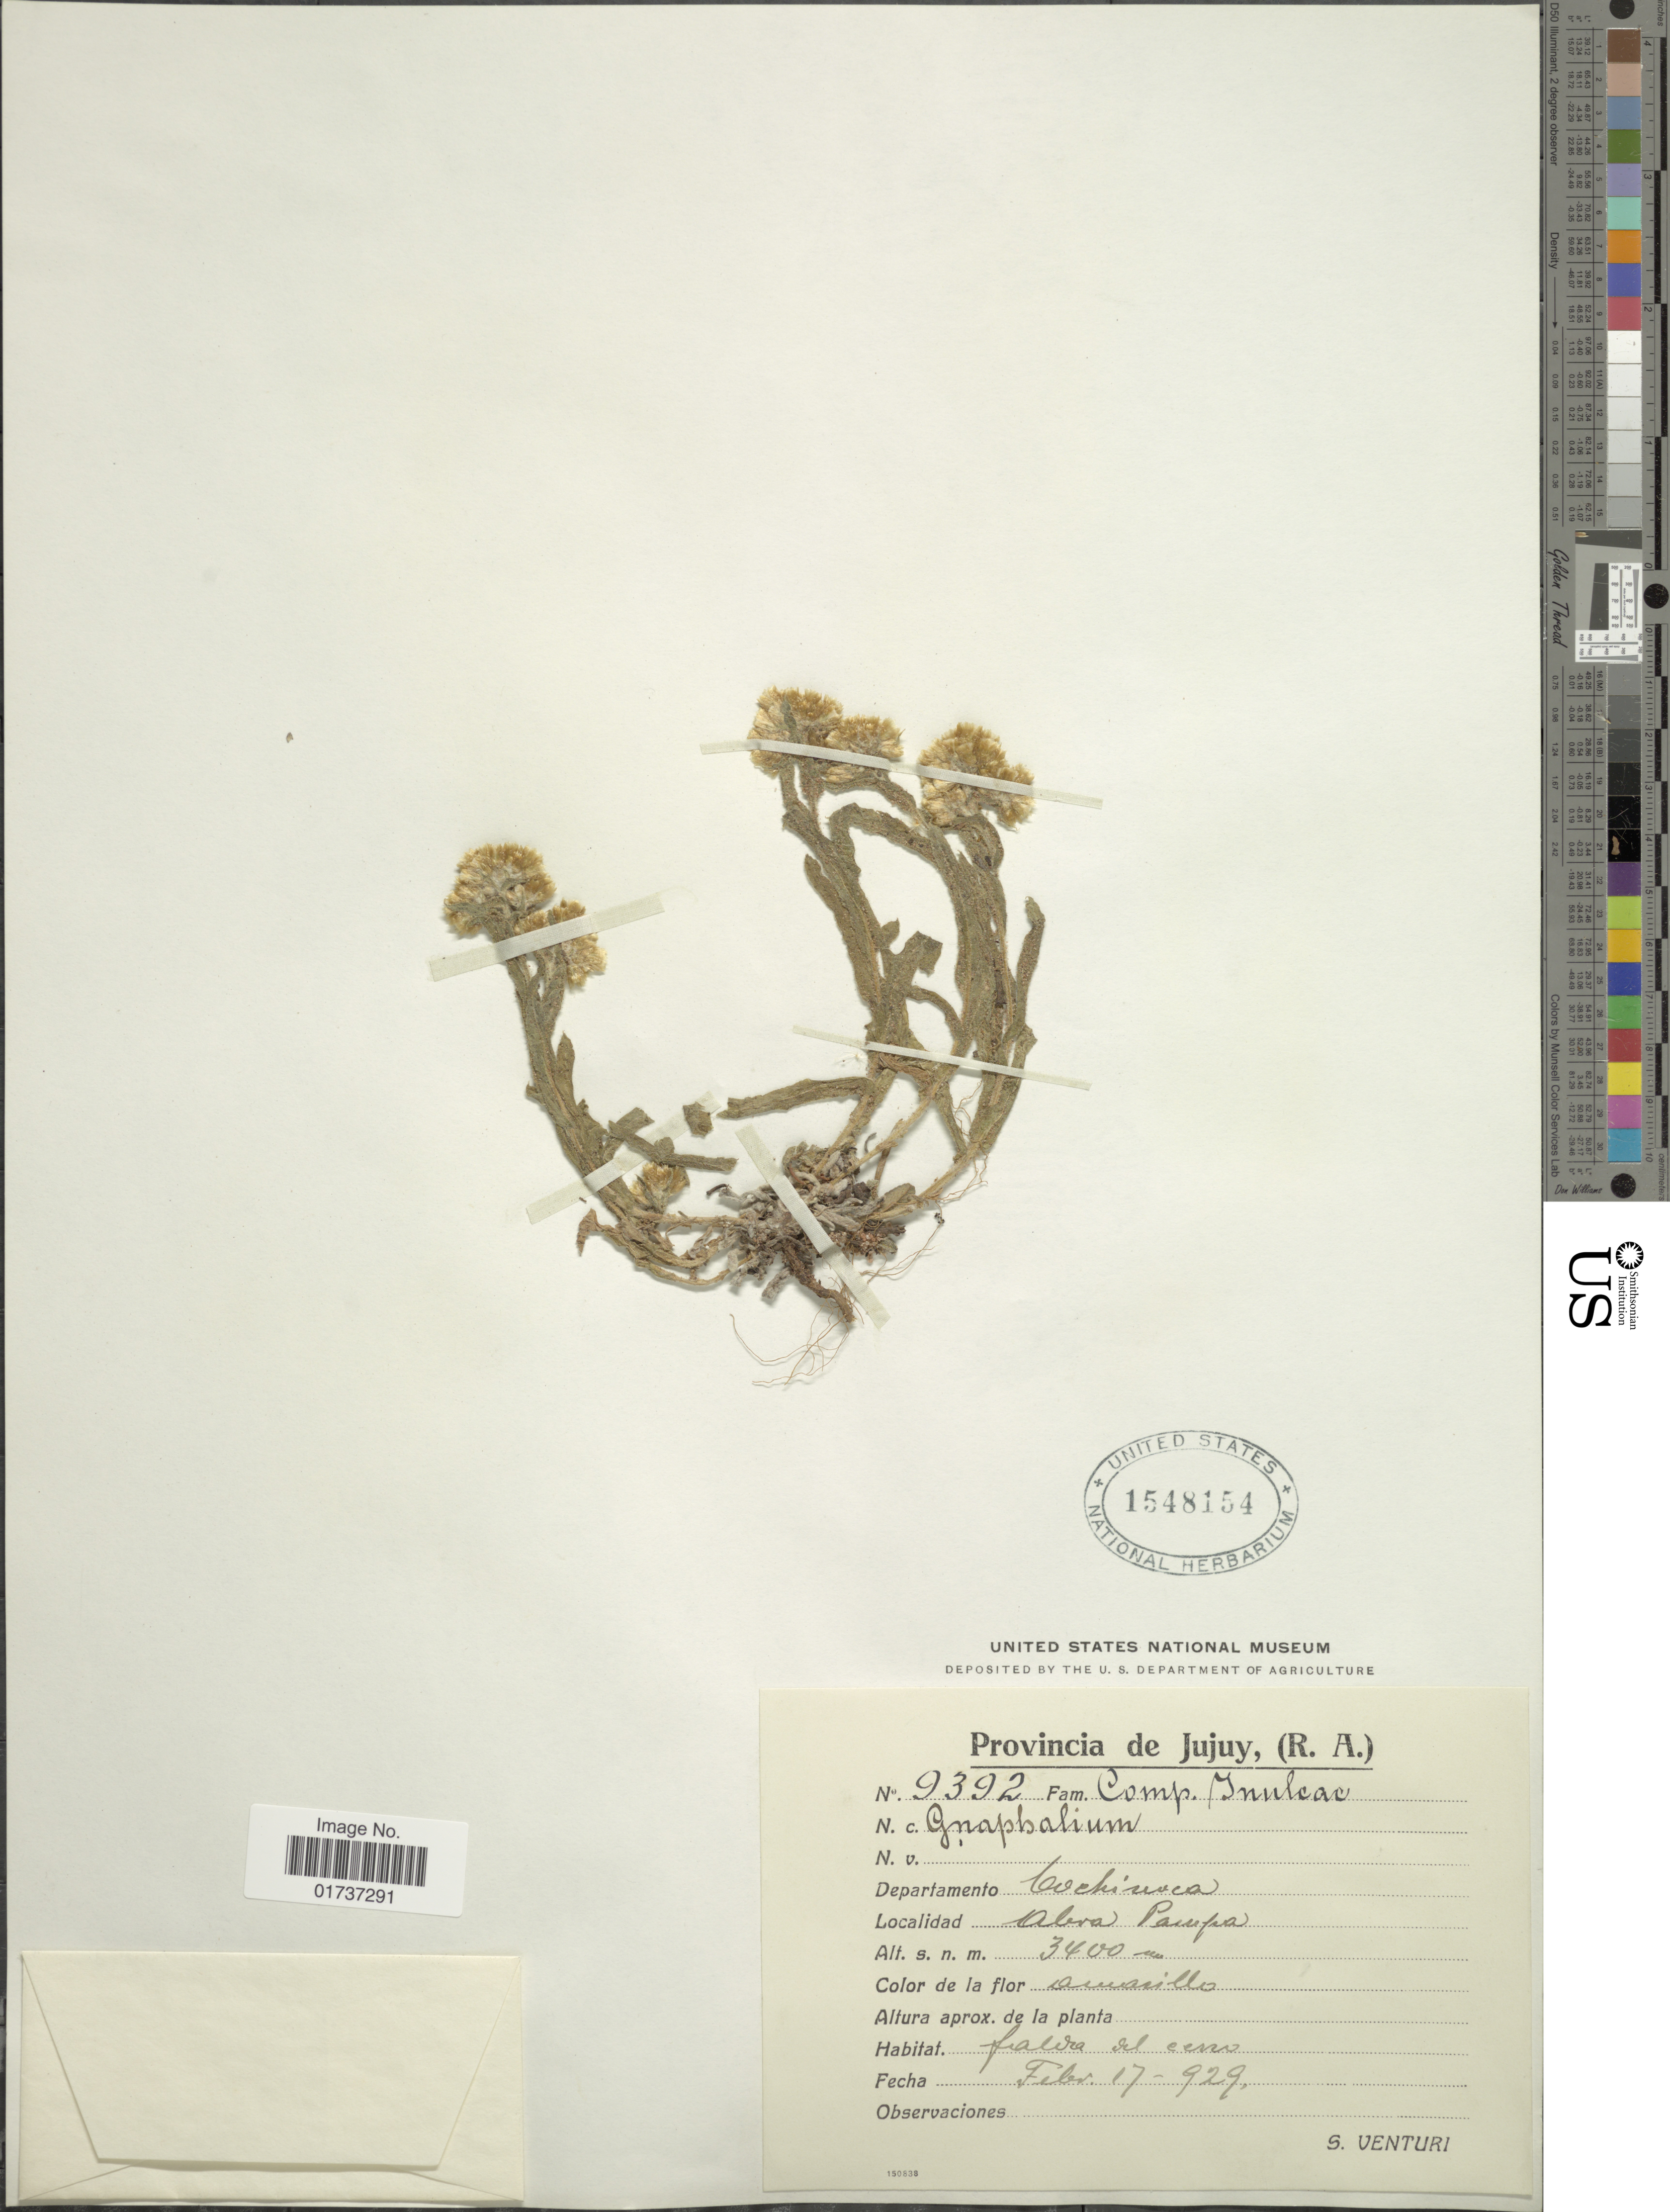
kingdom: Plantae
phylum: Tracheophyta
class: Magnoliopsida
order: Asterales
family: Asteraceae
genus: Gnaphalium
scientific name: Gnaphalium sp.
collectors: S. Venturi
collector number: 9392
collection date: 1929-02-17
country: Argentina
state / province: Jujuy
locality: (R.A.) Departamento Cochiuvca, Abra Pampa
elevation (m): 3400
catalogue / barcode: US 1548154